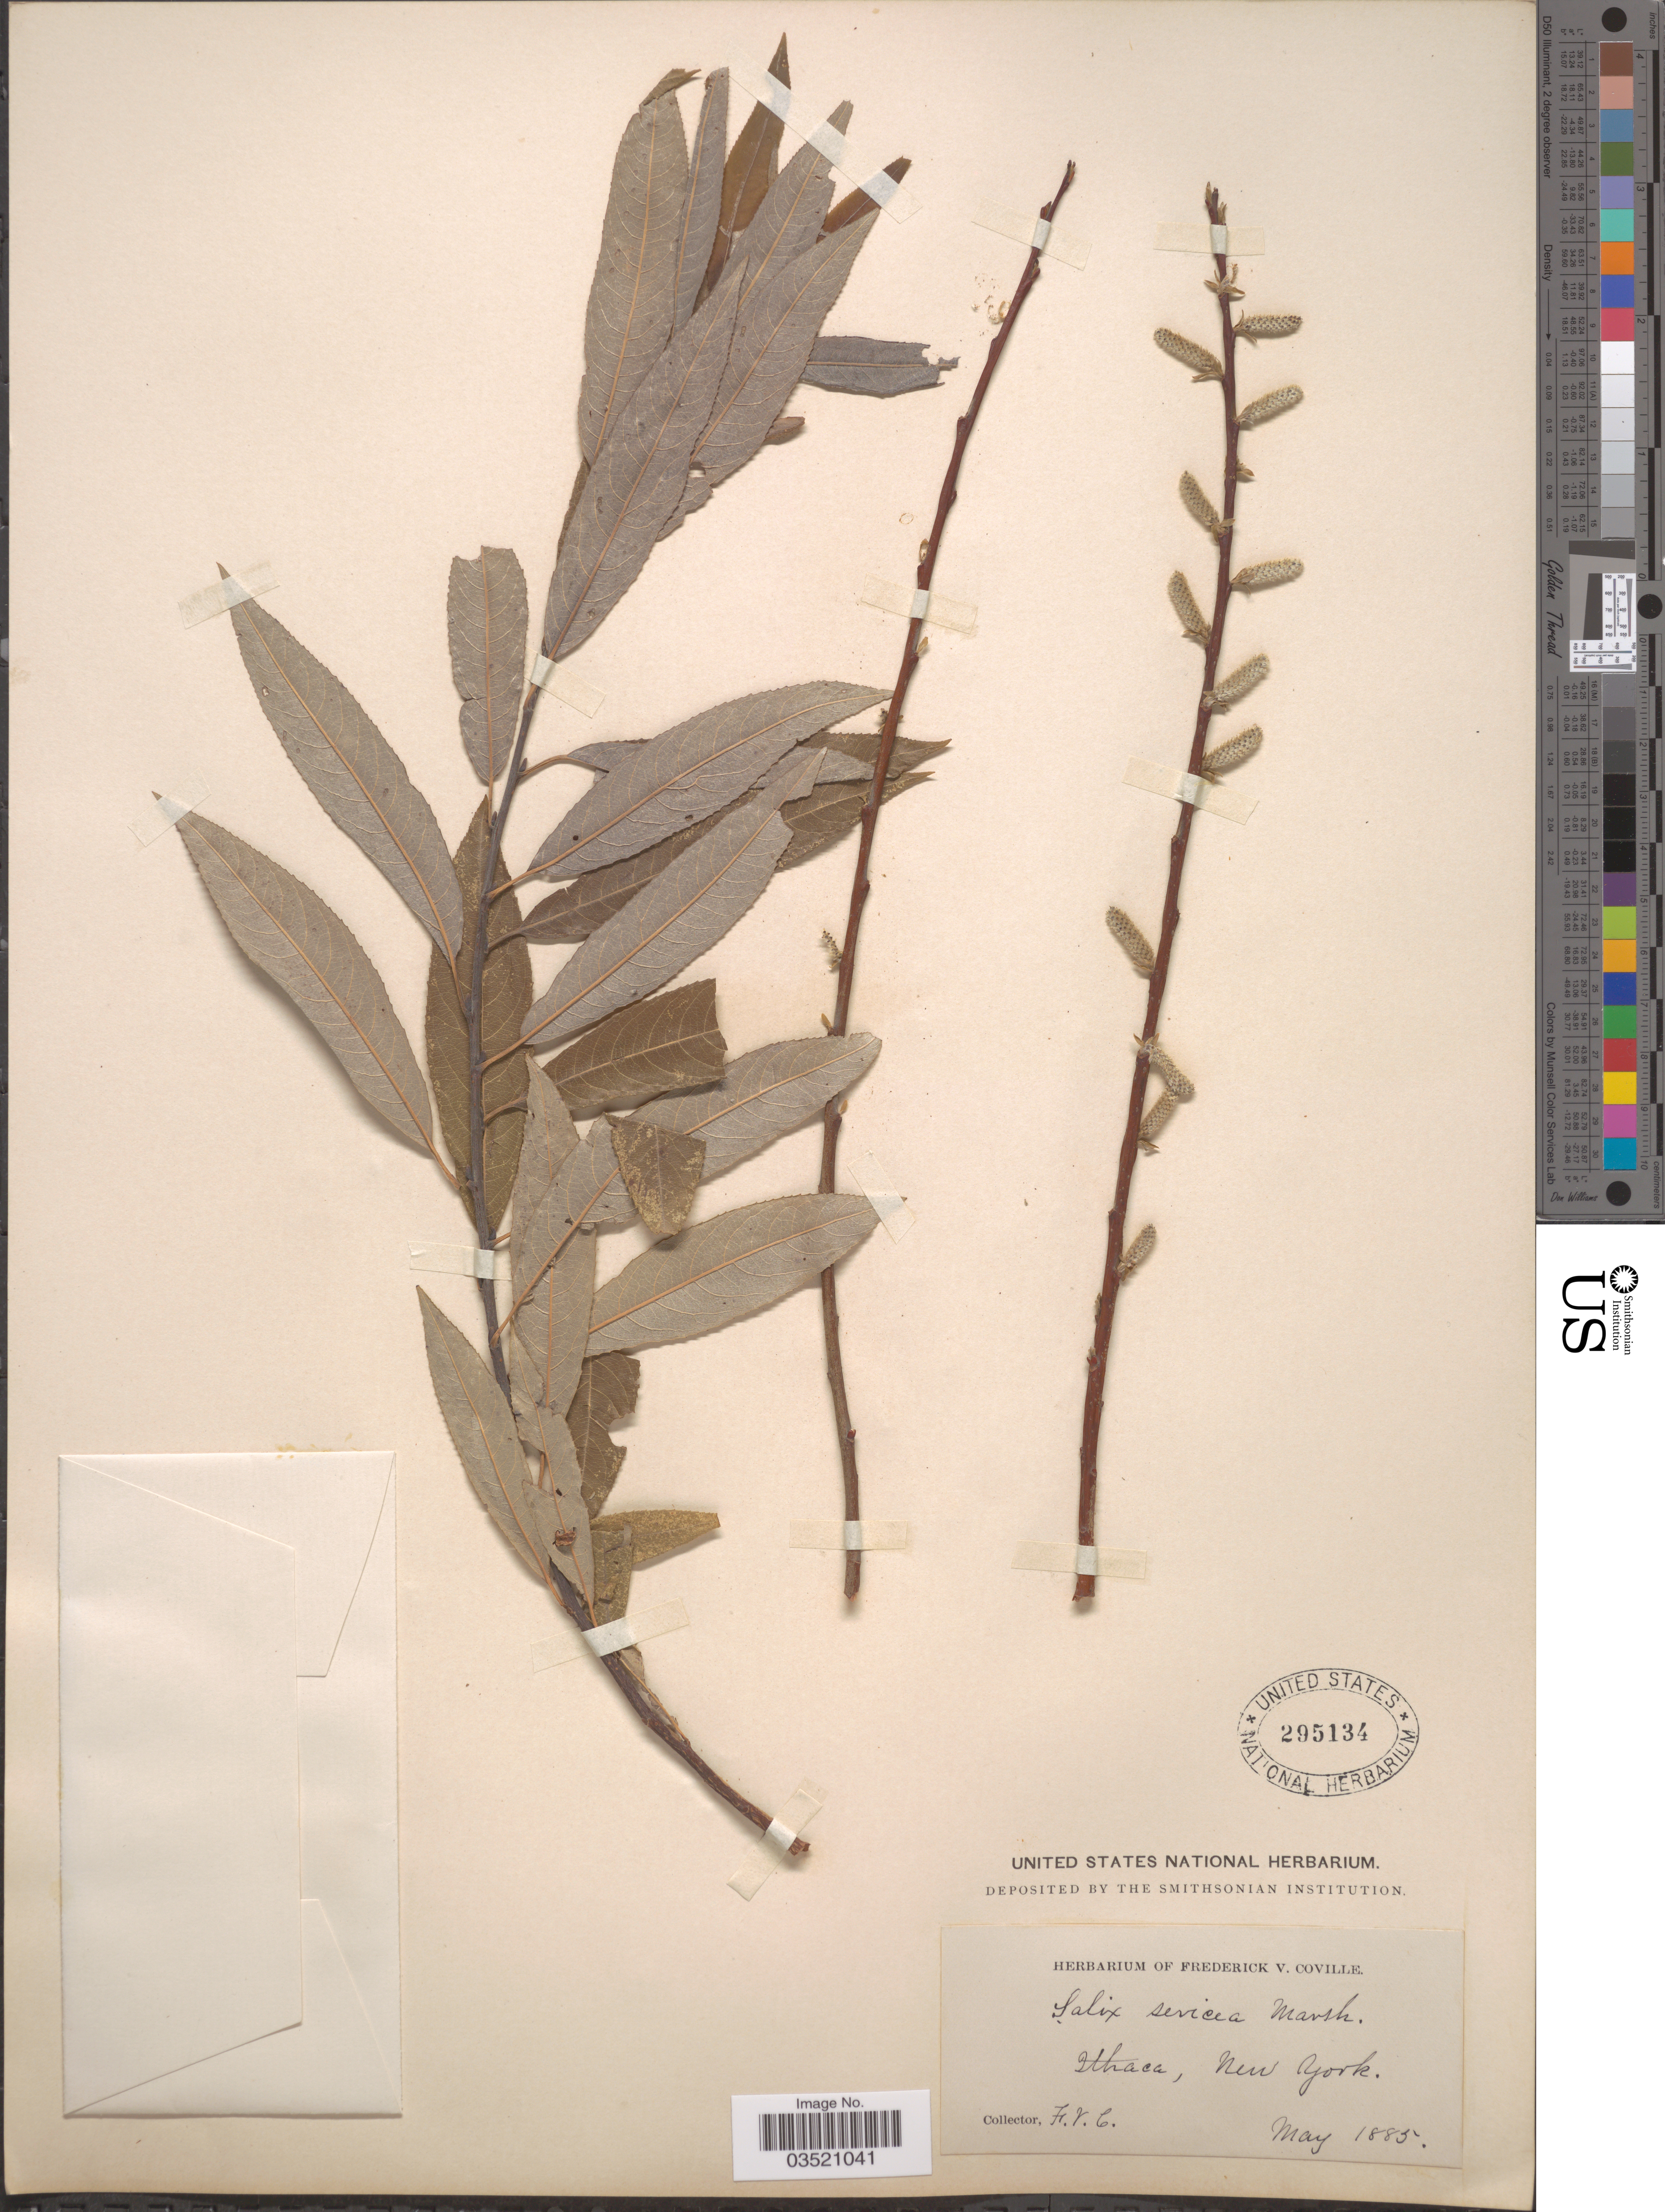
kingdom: Plantae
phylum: Tracheophyta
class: Magnoliopsida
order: Malpighiales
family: Salicaceae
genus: Salix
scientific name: Salix sericea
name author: Marshall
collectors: F. V. Coville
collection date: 1885-05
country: United States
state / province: New York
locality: Ithaca.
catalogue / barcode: US 295134